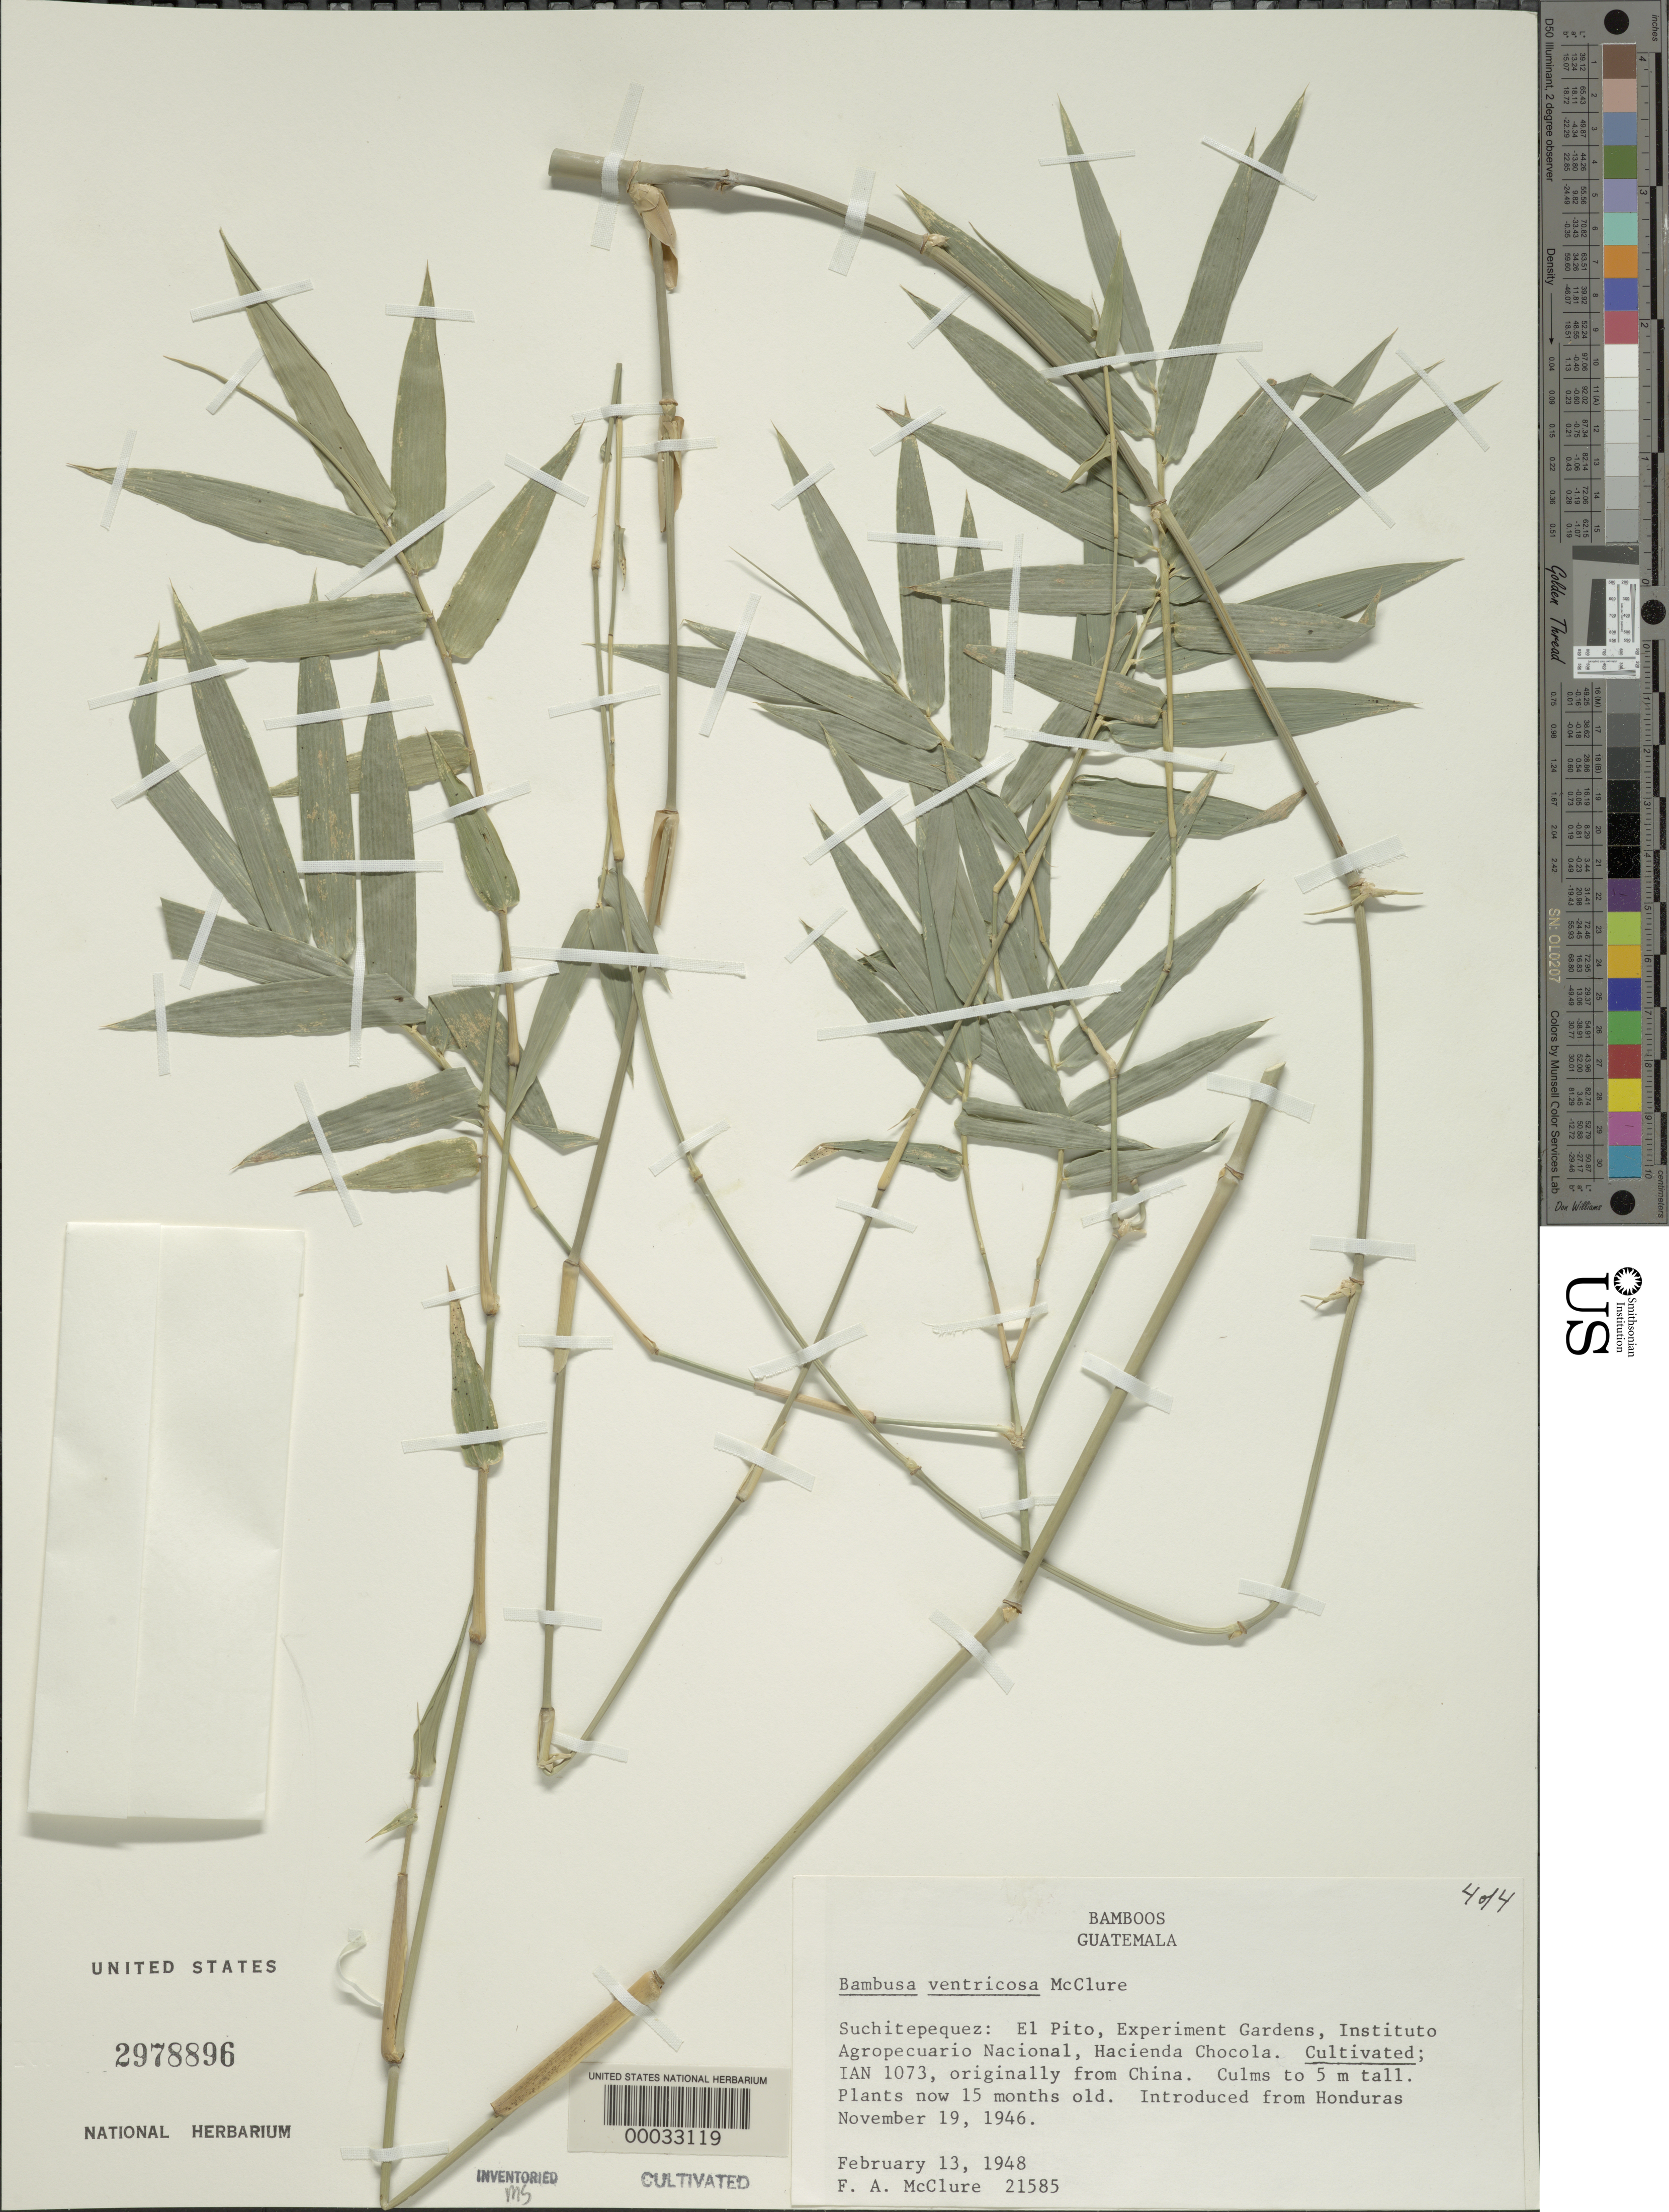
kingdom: Plantae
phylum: Tracheophyta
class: Liliopsida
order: Poales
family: Poaceae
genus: Bambusa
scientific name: Bambusa ventricosa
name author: McClure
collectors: F. A. McClure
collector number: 21585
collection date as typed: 13 Feb 1948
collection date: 1948-02-13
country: Guatemala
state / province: Suchitepéquez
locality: Experimental garden - El Pito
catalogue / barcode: US 2978896